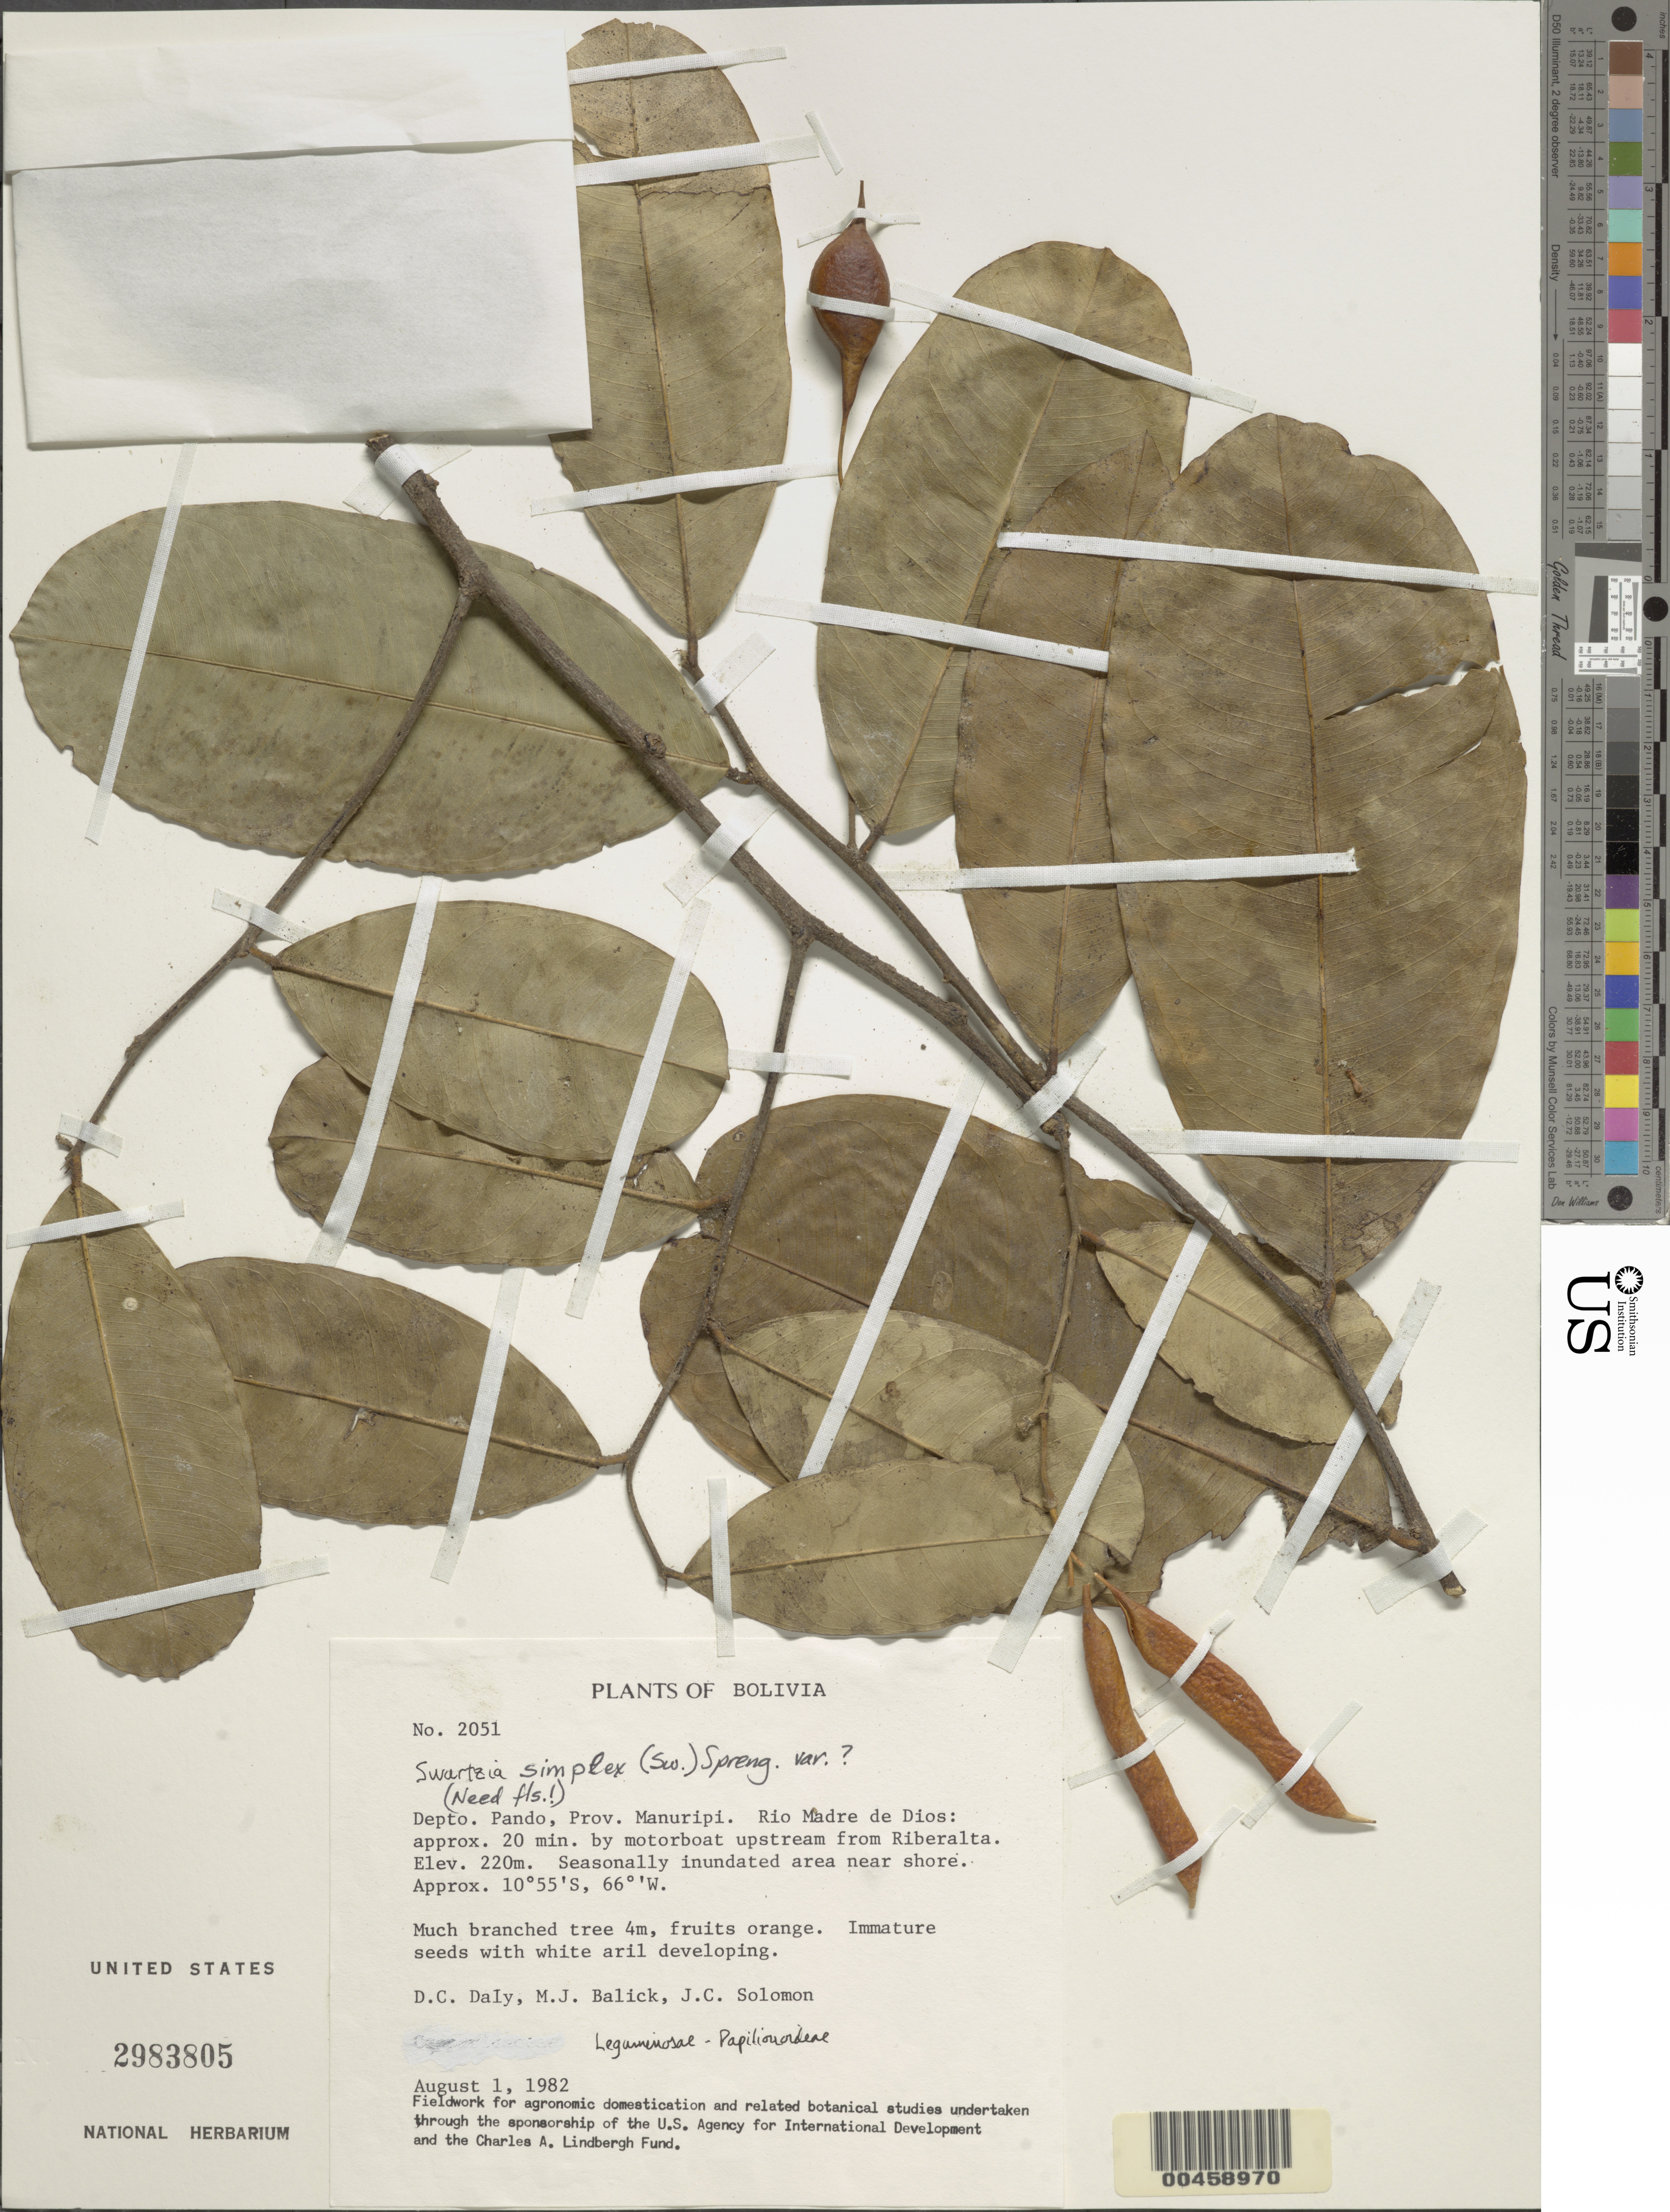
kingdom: Plantae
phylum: Tracheophyta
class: Magnoliopsida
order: Fabales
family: Fabaceae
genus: Swartzia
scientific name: Swartzia simplex var. ochnacea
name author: (DC.) R.S. Cowan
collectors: D. C. Daly, M. J. Balick & J. C. Solomon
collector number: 2051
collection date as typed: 01 Aug 1982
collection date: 1982-08-01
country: Bolivia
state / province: Pando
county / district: Manuripi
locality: Rio Madre de Dios; approx. 20 Min. by motorboat upstream from Riberalta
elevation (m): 220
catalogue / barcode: US 2983805